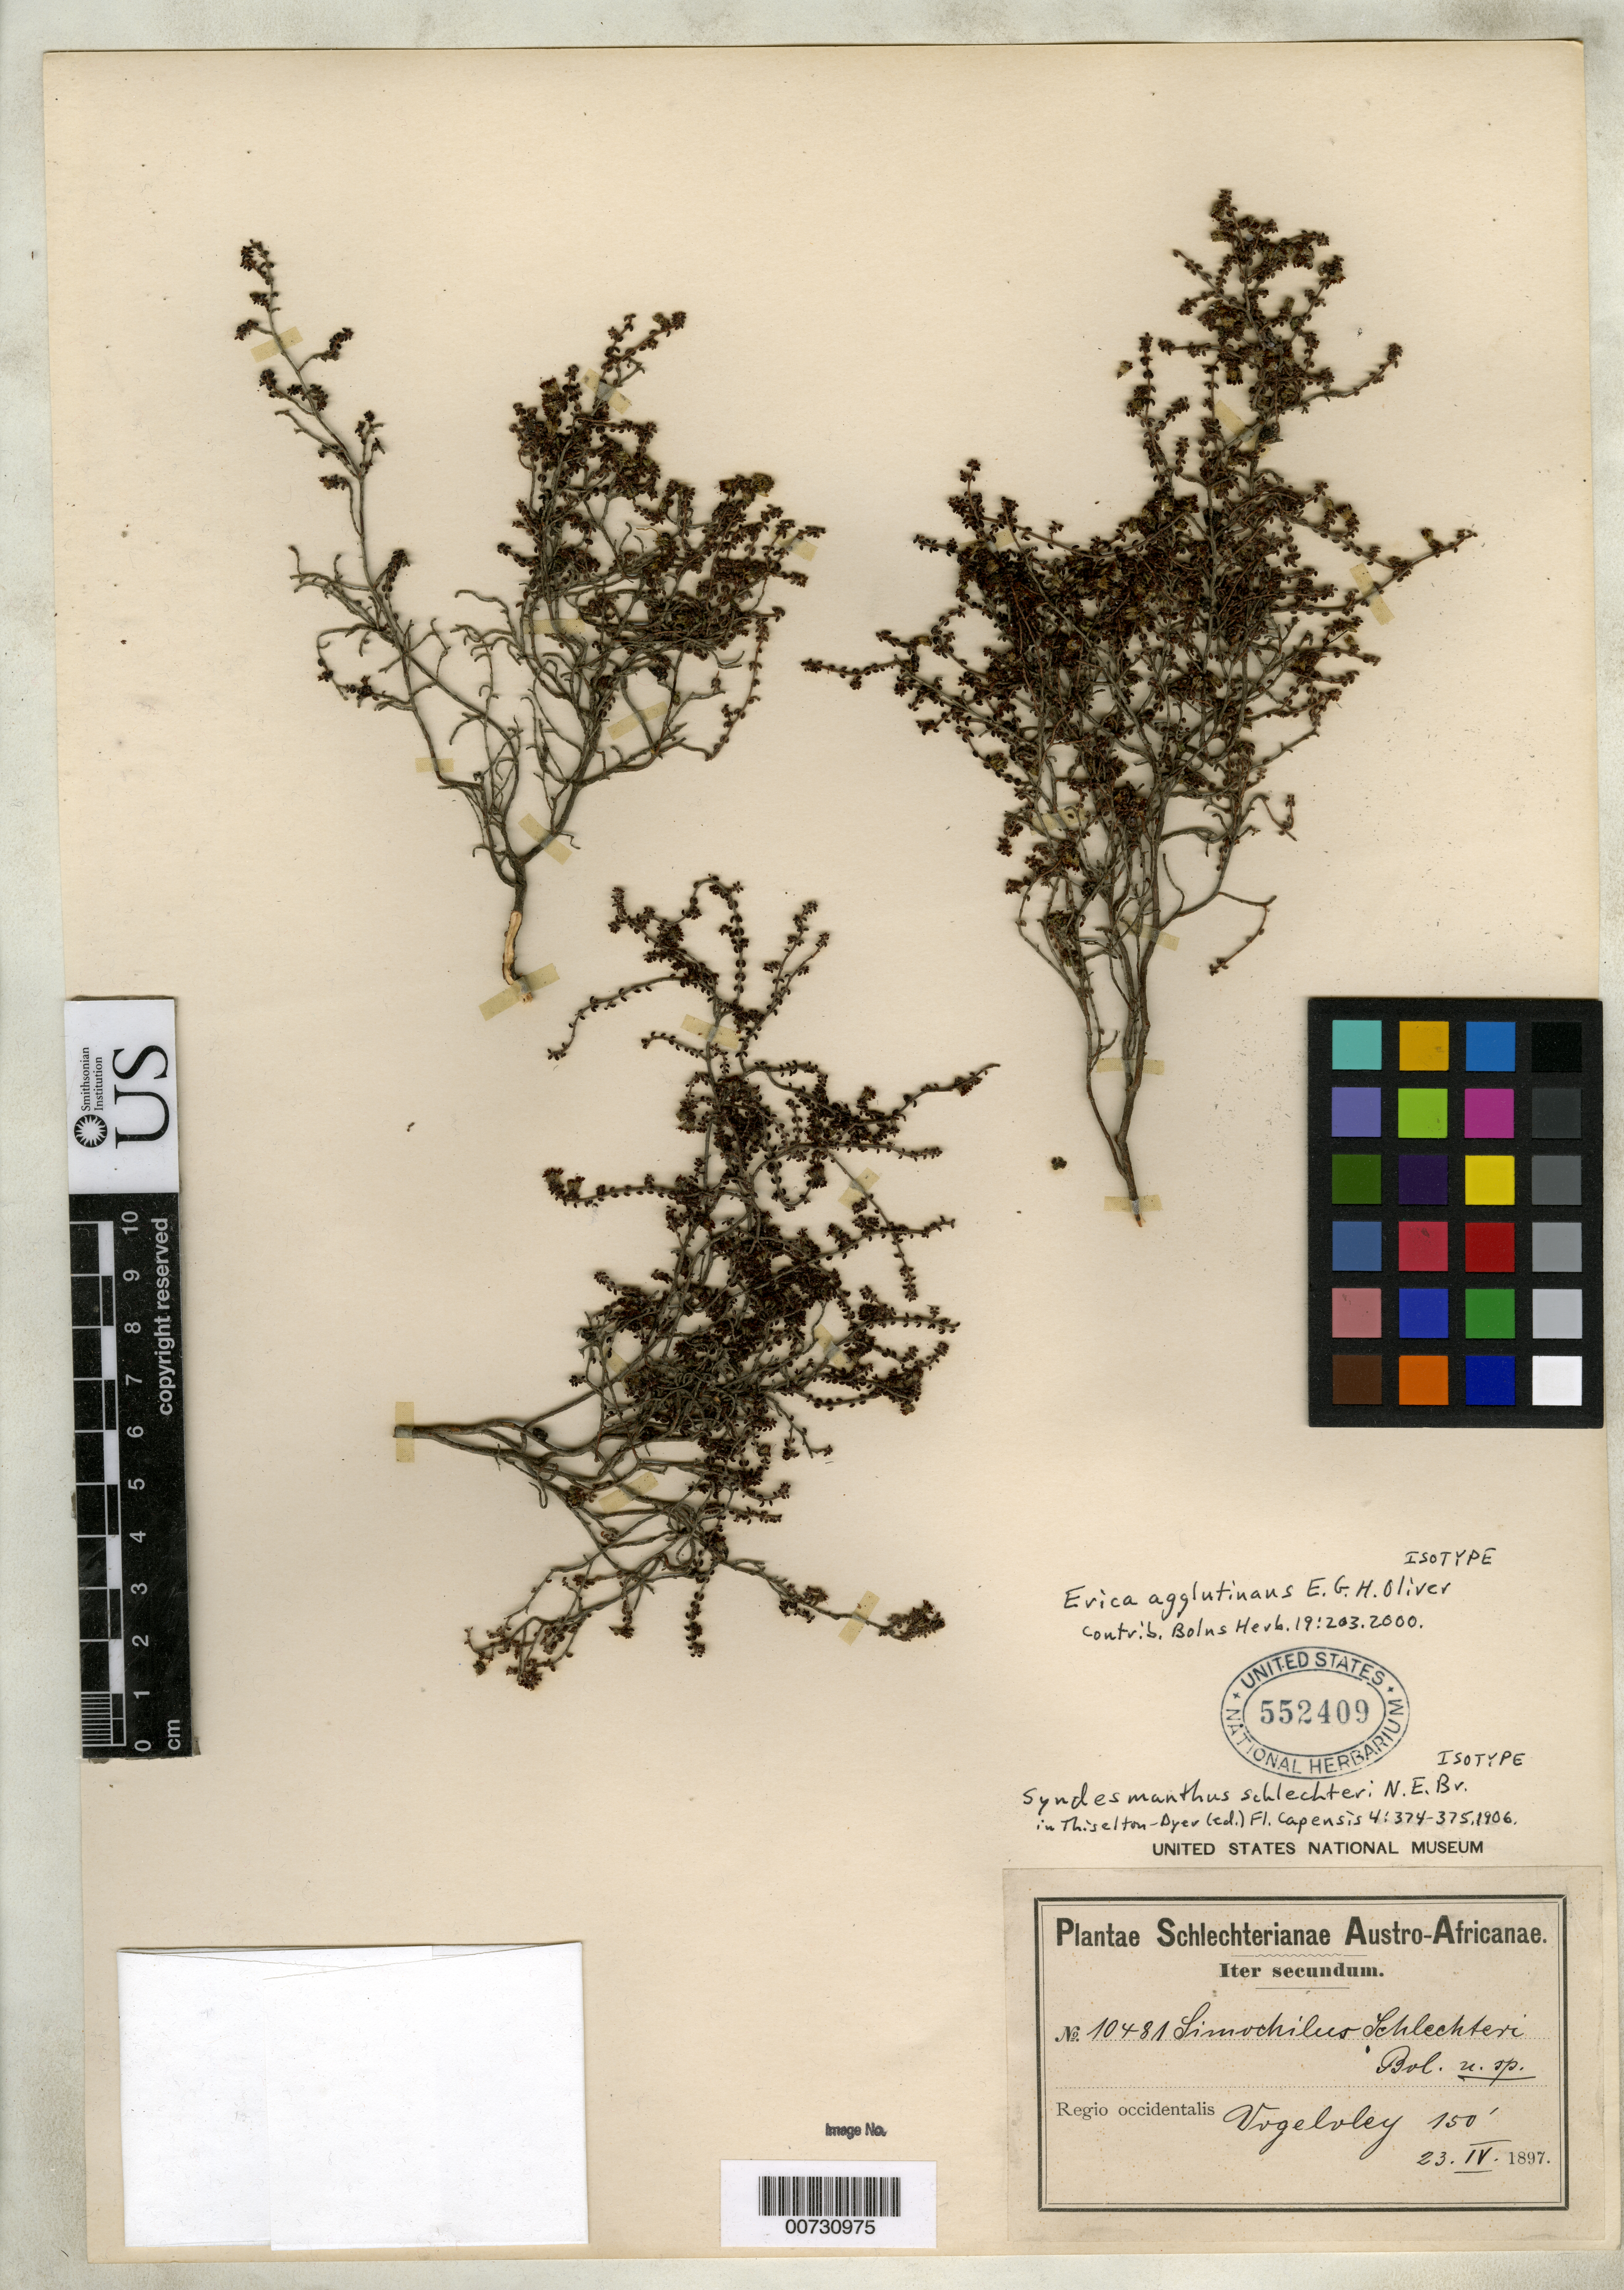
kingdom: Plantae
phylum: Tracheophyta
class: Magnoliopsida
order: Ericales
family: Ericaceae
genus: Syndesmanthus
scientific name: Syndesmanthus schlechteri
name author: N.E. Br. in Dyer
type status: Isotype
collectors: F. R. R. Schlechter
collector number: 10481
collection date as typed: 23 Apr 1897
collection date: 1897-04-23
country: South Africa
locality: Regio occidentalis, Vogelvley.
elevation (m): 46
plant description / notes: Collection (but not US sheet) cited 2000 by E.G.H. Oliver, Contr. Bolus Herb. 19.; Also an isotype of Erica agglutinans E.G.H. Oliver.; Based on Syndesmanthus schlechteri N.E. Brown 1906 (non Erica schlechteri Bolus 1894).; Also an isotype of Syndesmanthus schlechteri N.E. Brown.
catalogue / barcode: US 552409